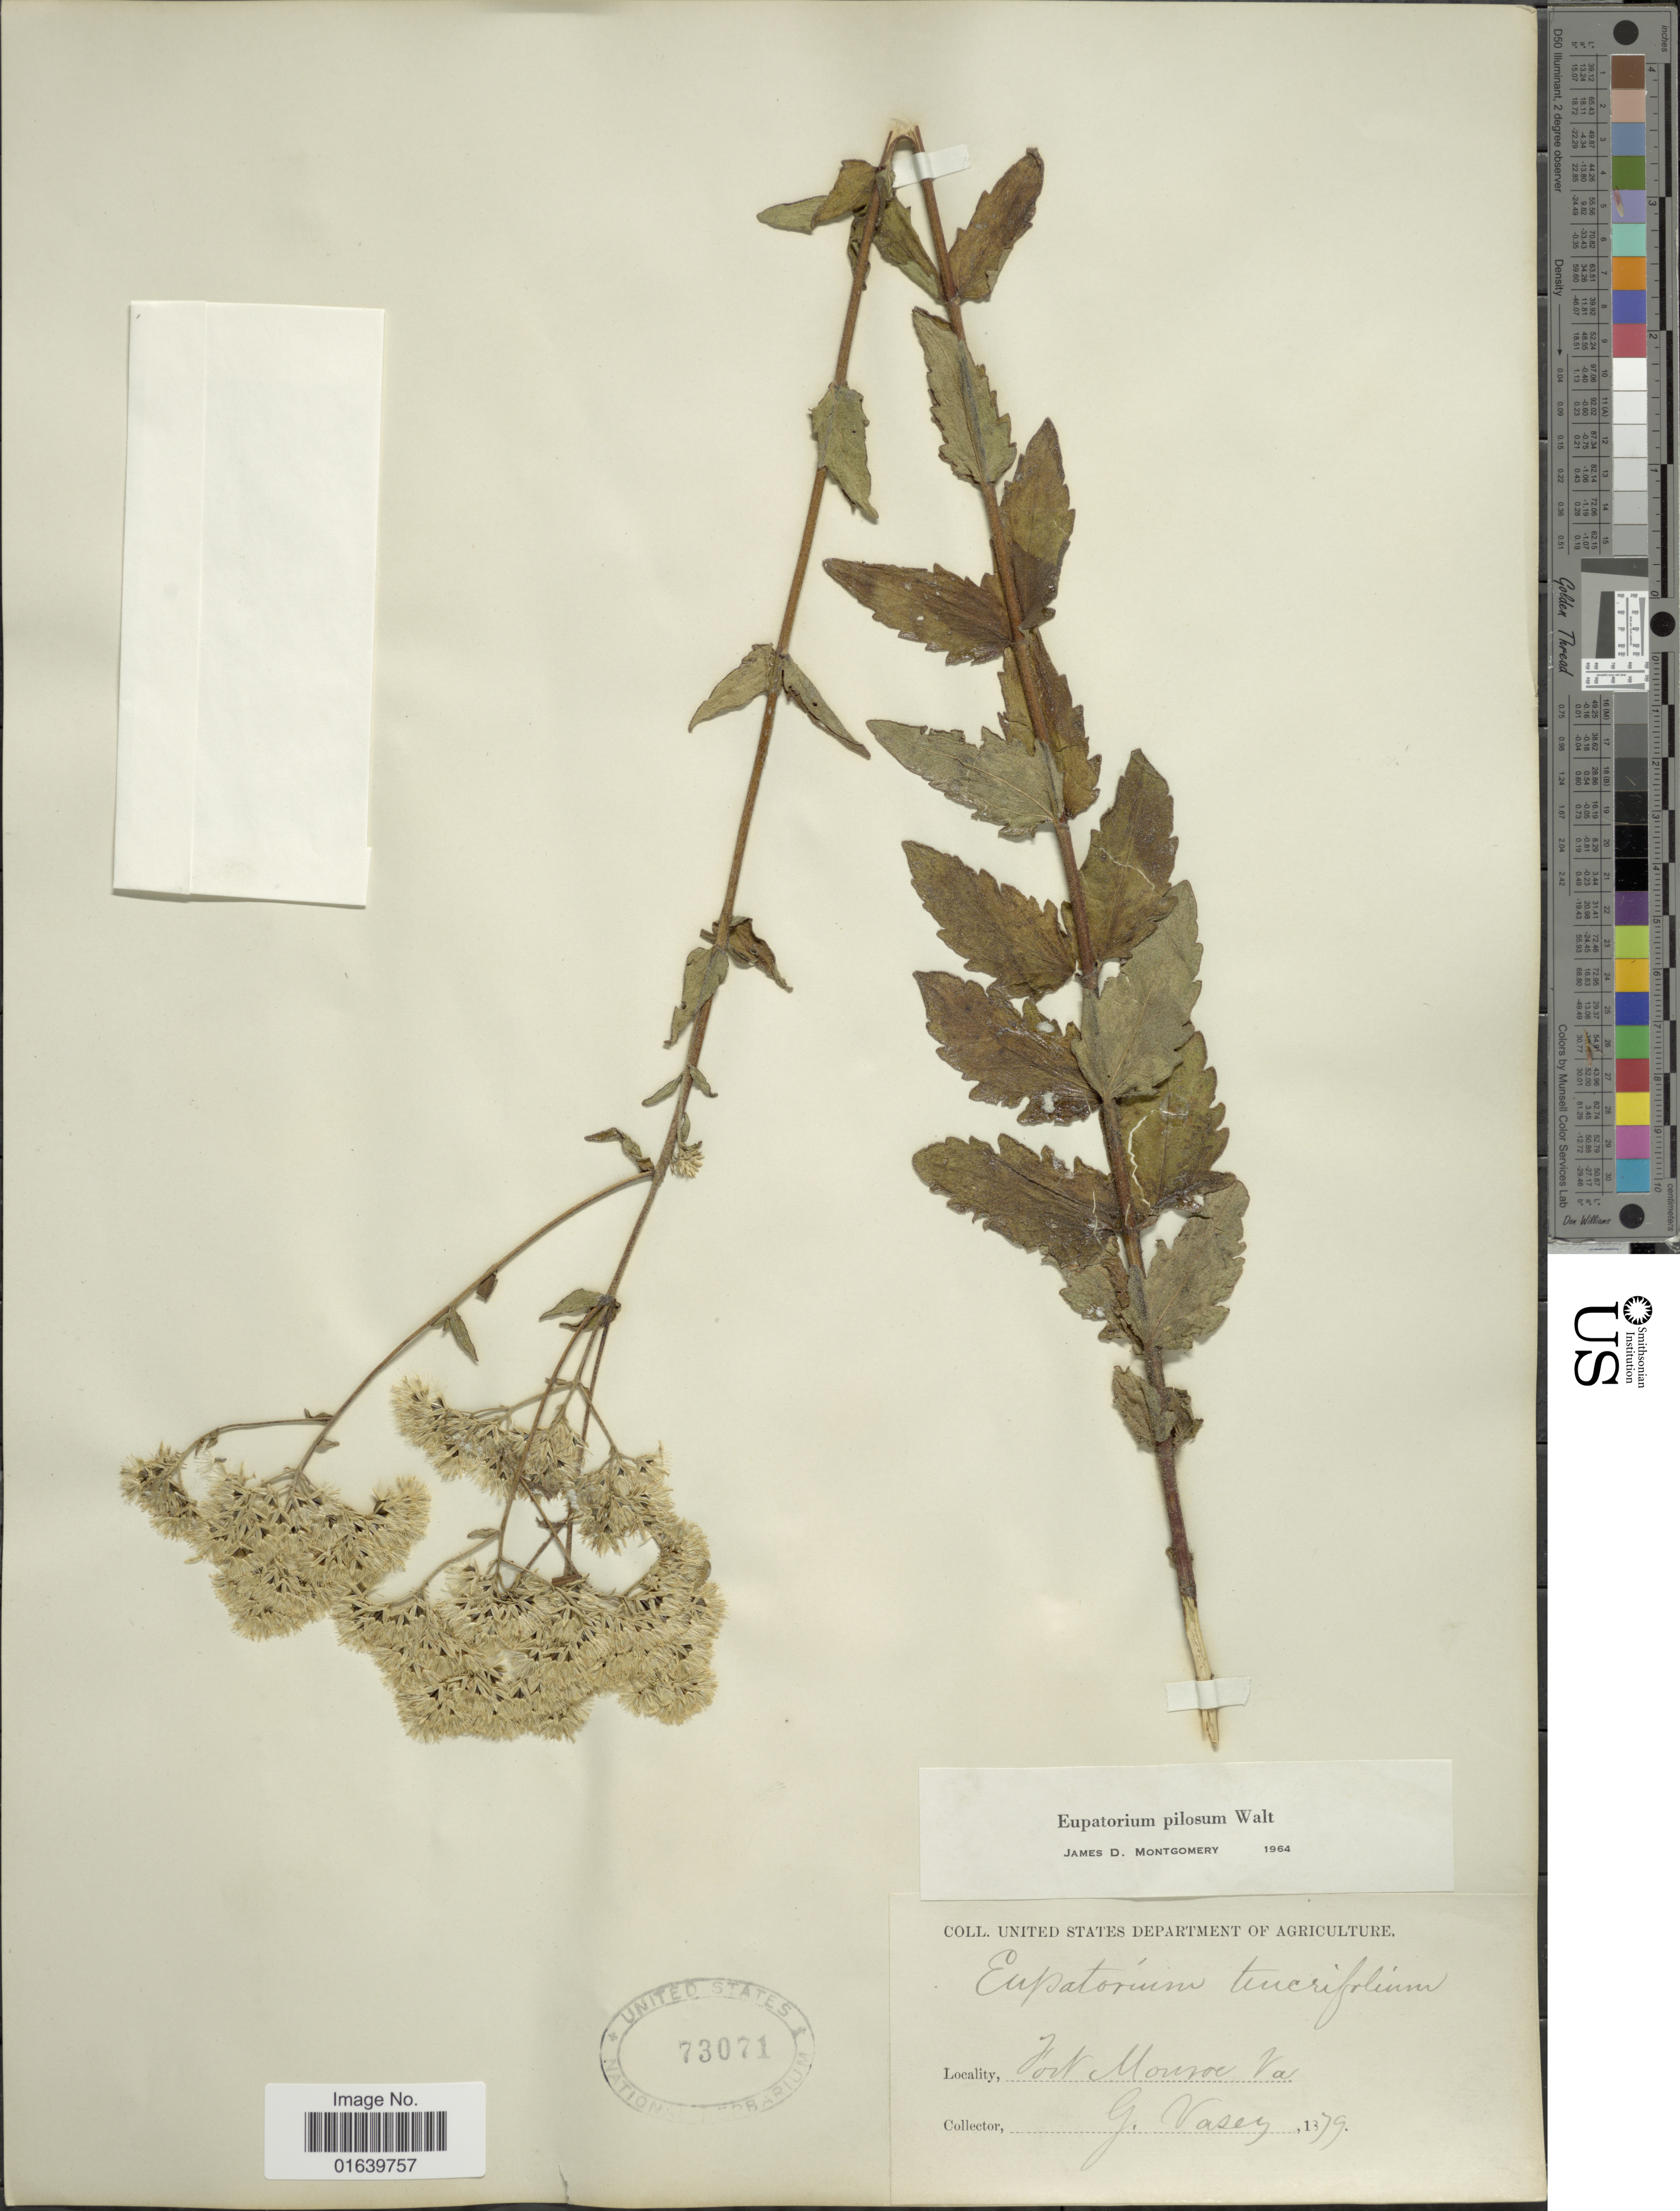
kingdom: Plantae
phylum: Tracheophyta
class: Magnoliopsida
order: Asterales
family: Asteraceae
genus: Eupatorium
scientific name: Eupatorium pilosum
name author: Walter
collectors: G. Vasey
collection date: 1879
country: United States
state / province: Virginia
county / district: City of Hampton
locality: Fort Monroe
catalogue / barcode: US 73071